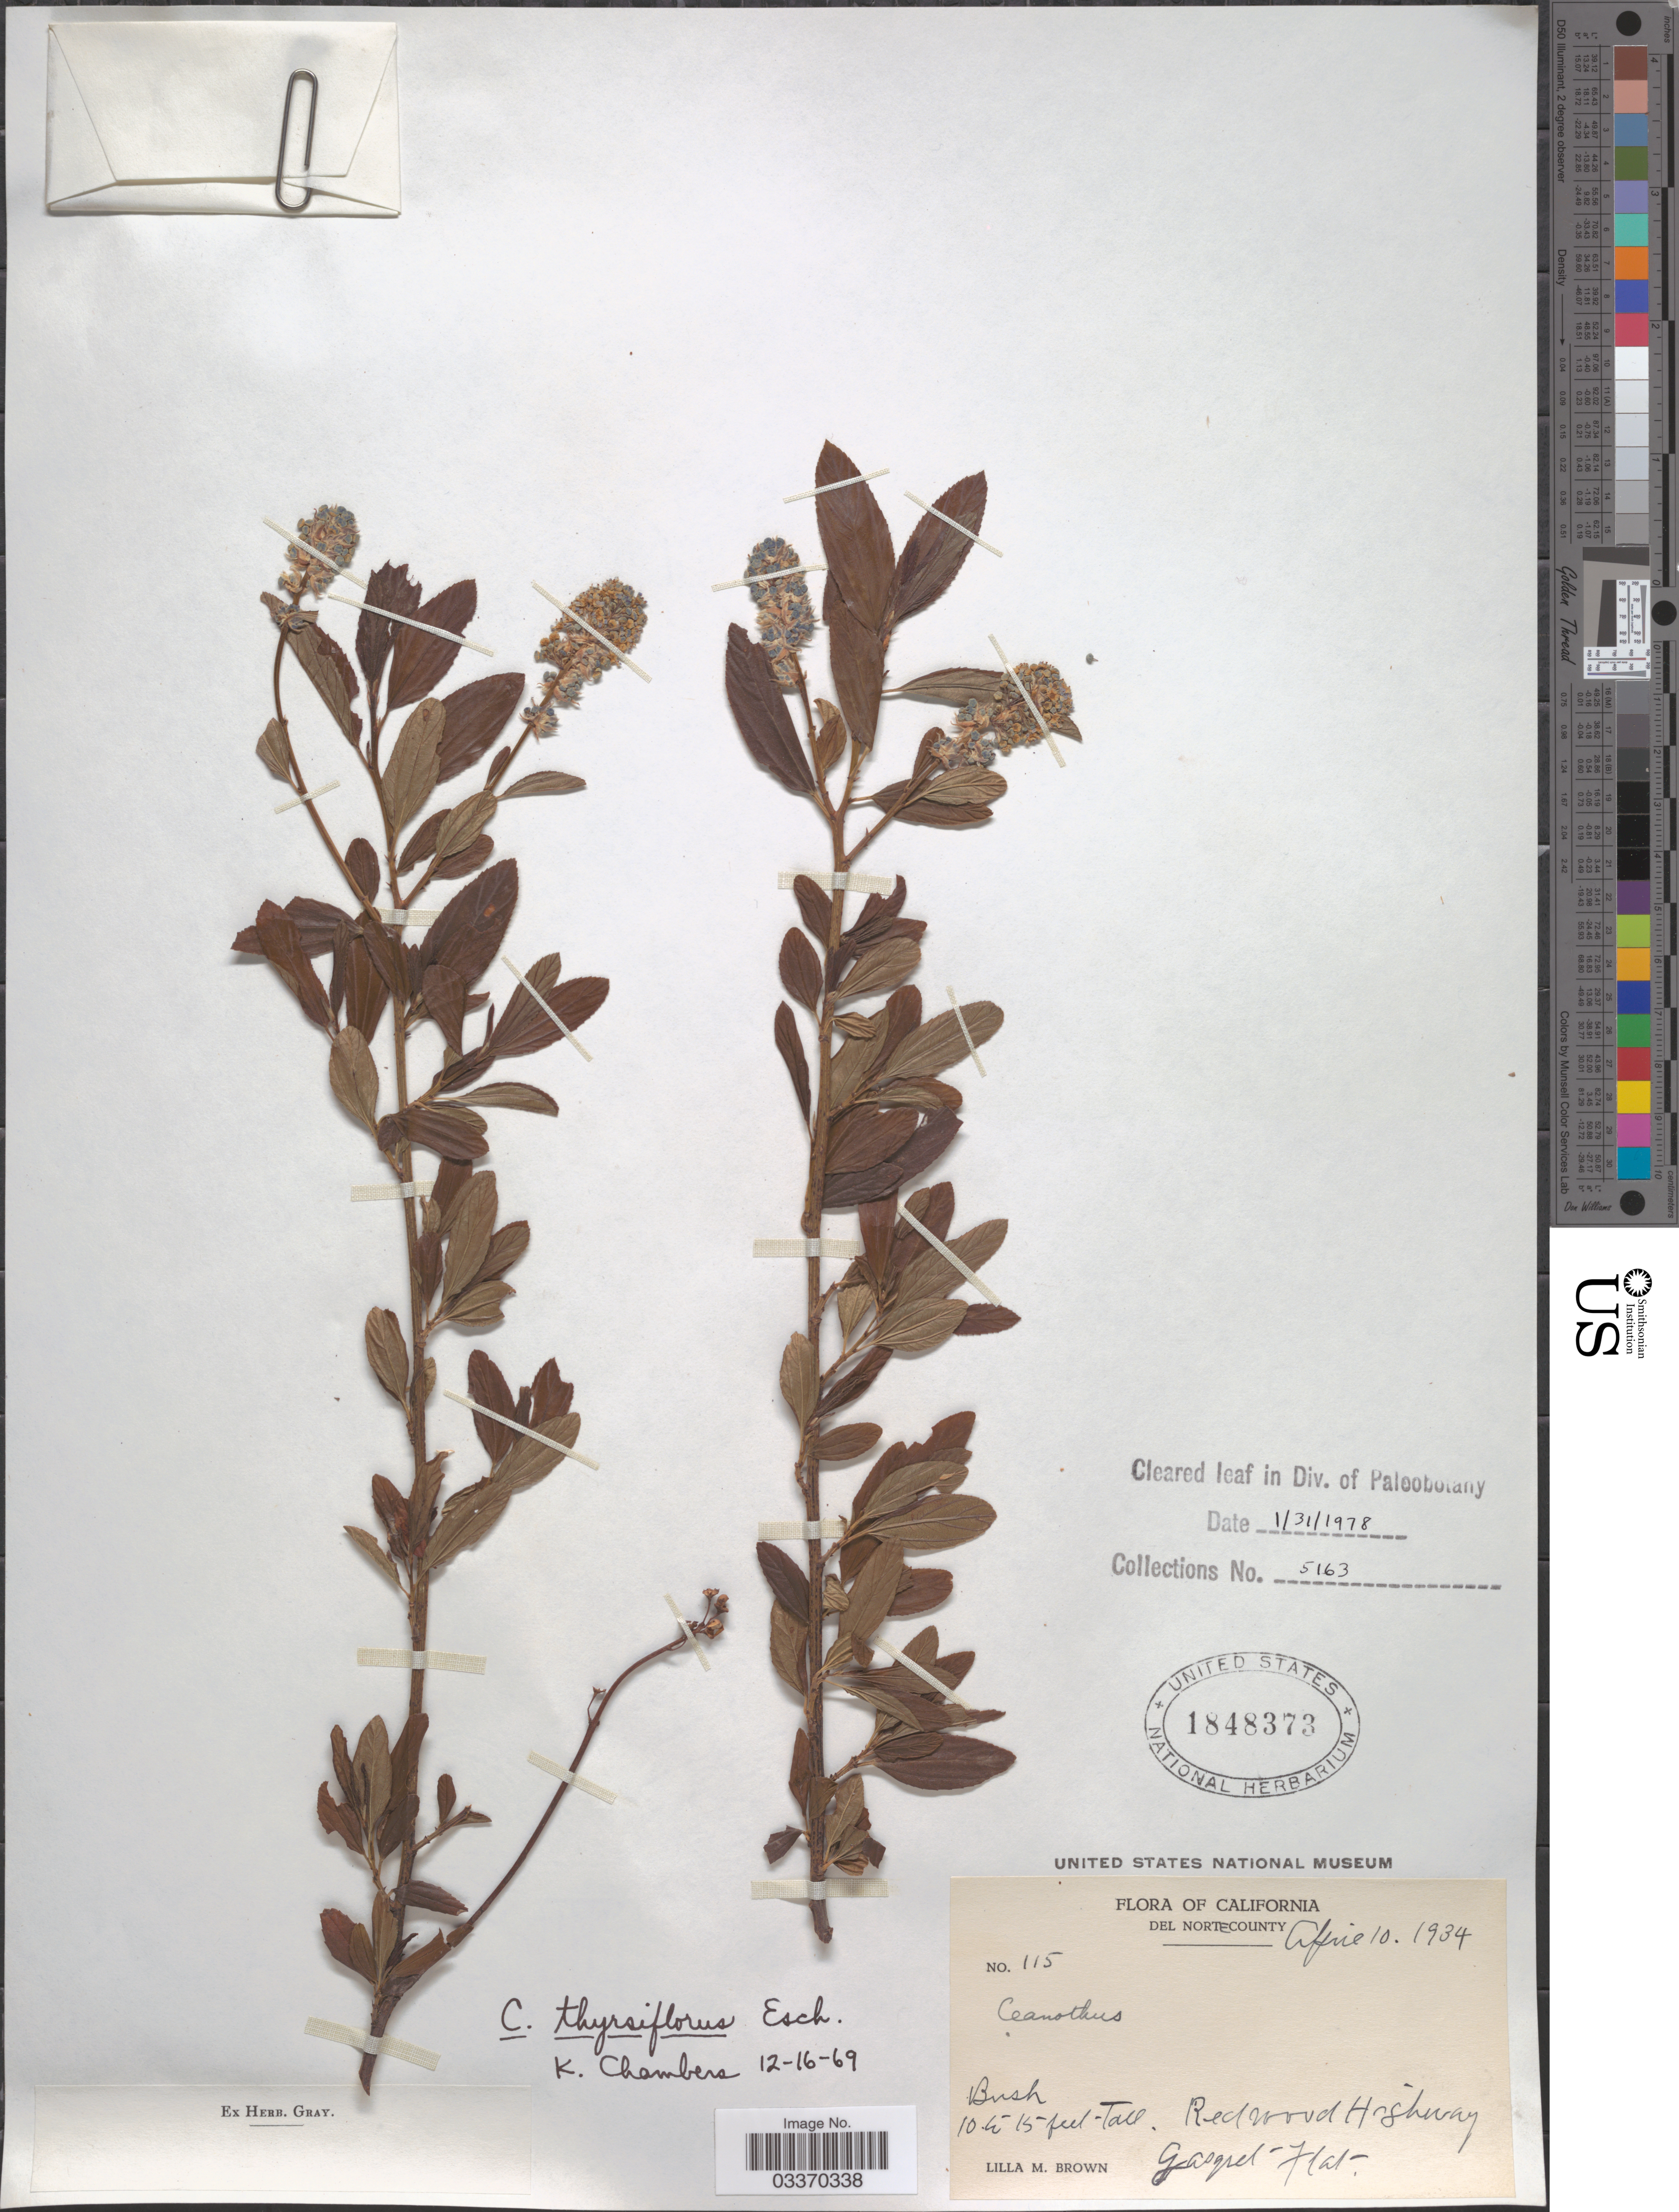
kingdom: Plantae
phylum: Tracheophyta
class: Magnoliopsida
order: Rosales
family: Rhamnaceae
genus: Ceanothus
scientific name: Ceanothus thyrsiflorus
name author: Eschsch.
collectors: L. M. Brown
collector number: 115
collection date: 1934-04-10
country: United States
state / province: California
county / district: Del Norte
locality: Del Norte County. Redwood Highway Gasquel-Flat [unsure placement].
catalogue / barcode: US 1848373